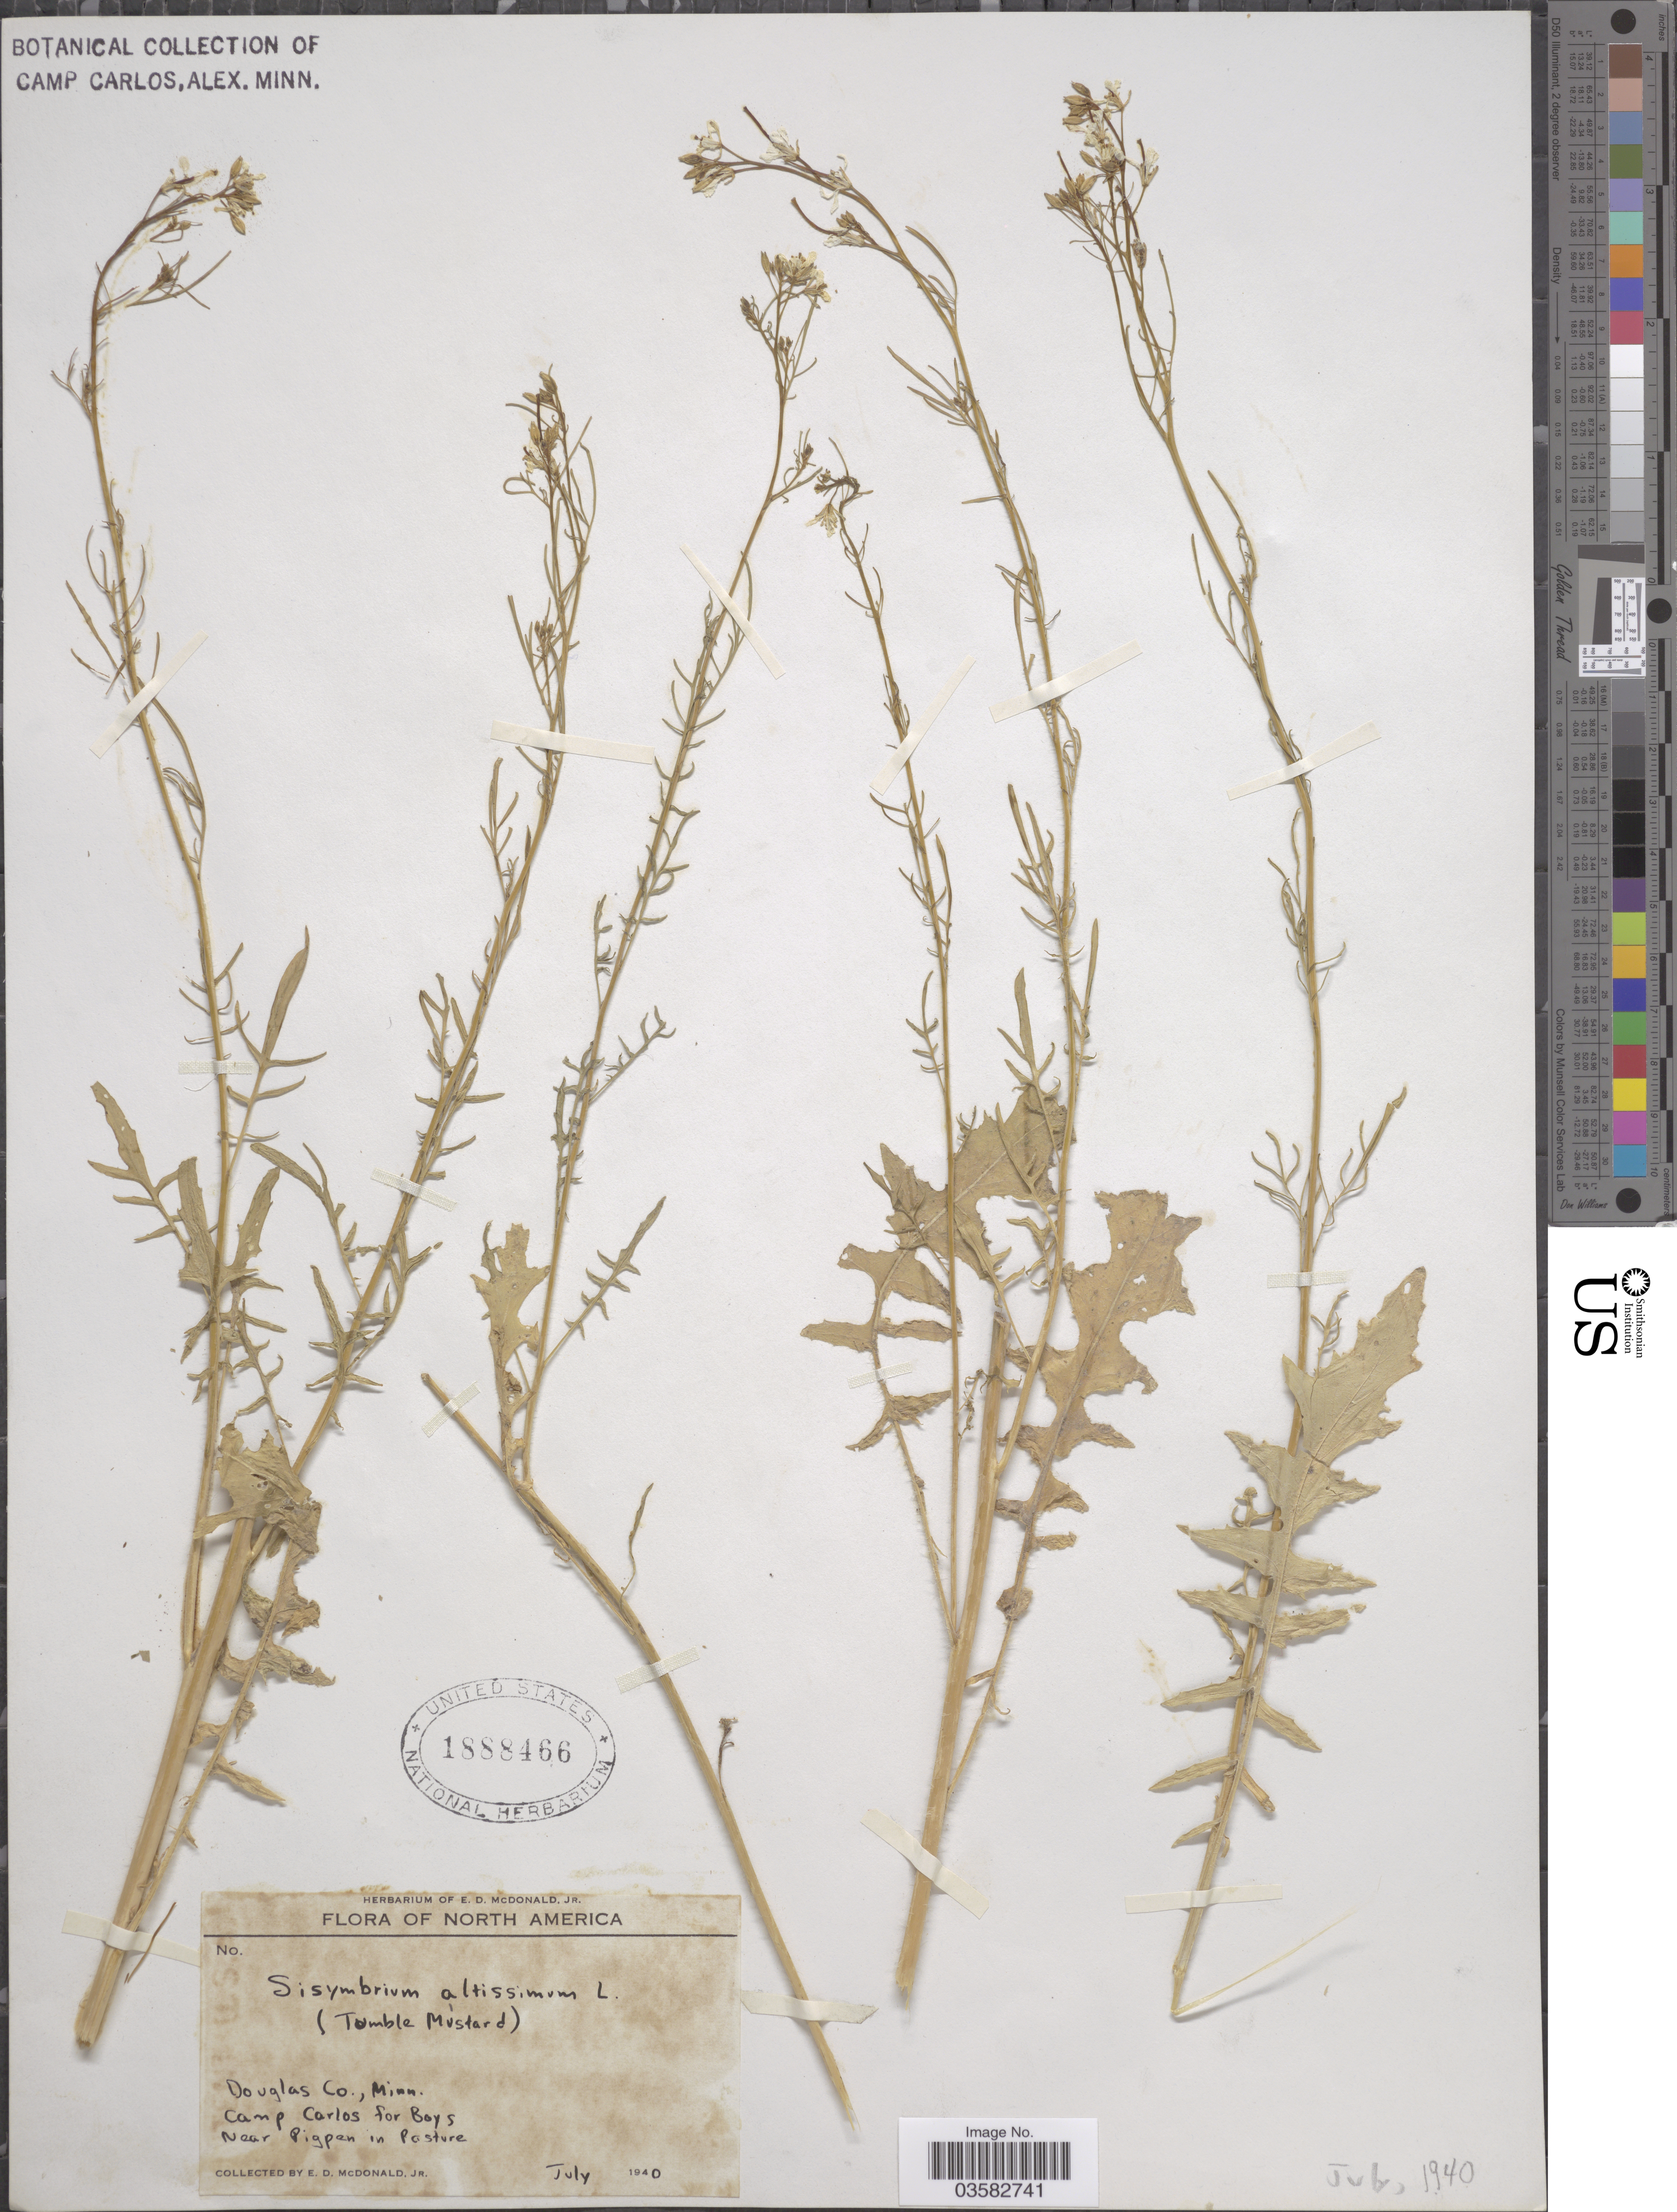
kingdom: Plantae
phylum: Tracheophyta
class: Magnoliopsida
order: Brassicales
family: Brassicaceae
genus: Sisymbrium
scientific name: Sisymbrium altissimum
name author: L.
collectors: E. D. McDonald Jr.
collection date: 1940-07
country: United States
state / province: Minnesota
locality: Douglas Co. Camp Carlos for Boys. Near Pigpen in Pasture.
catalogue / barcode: US 1888466